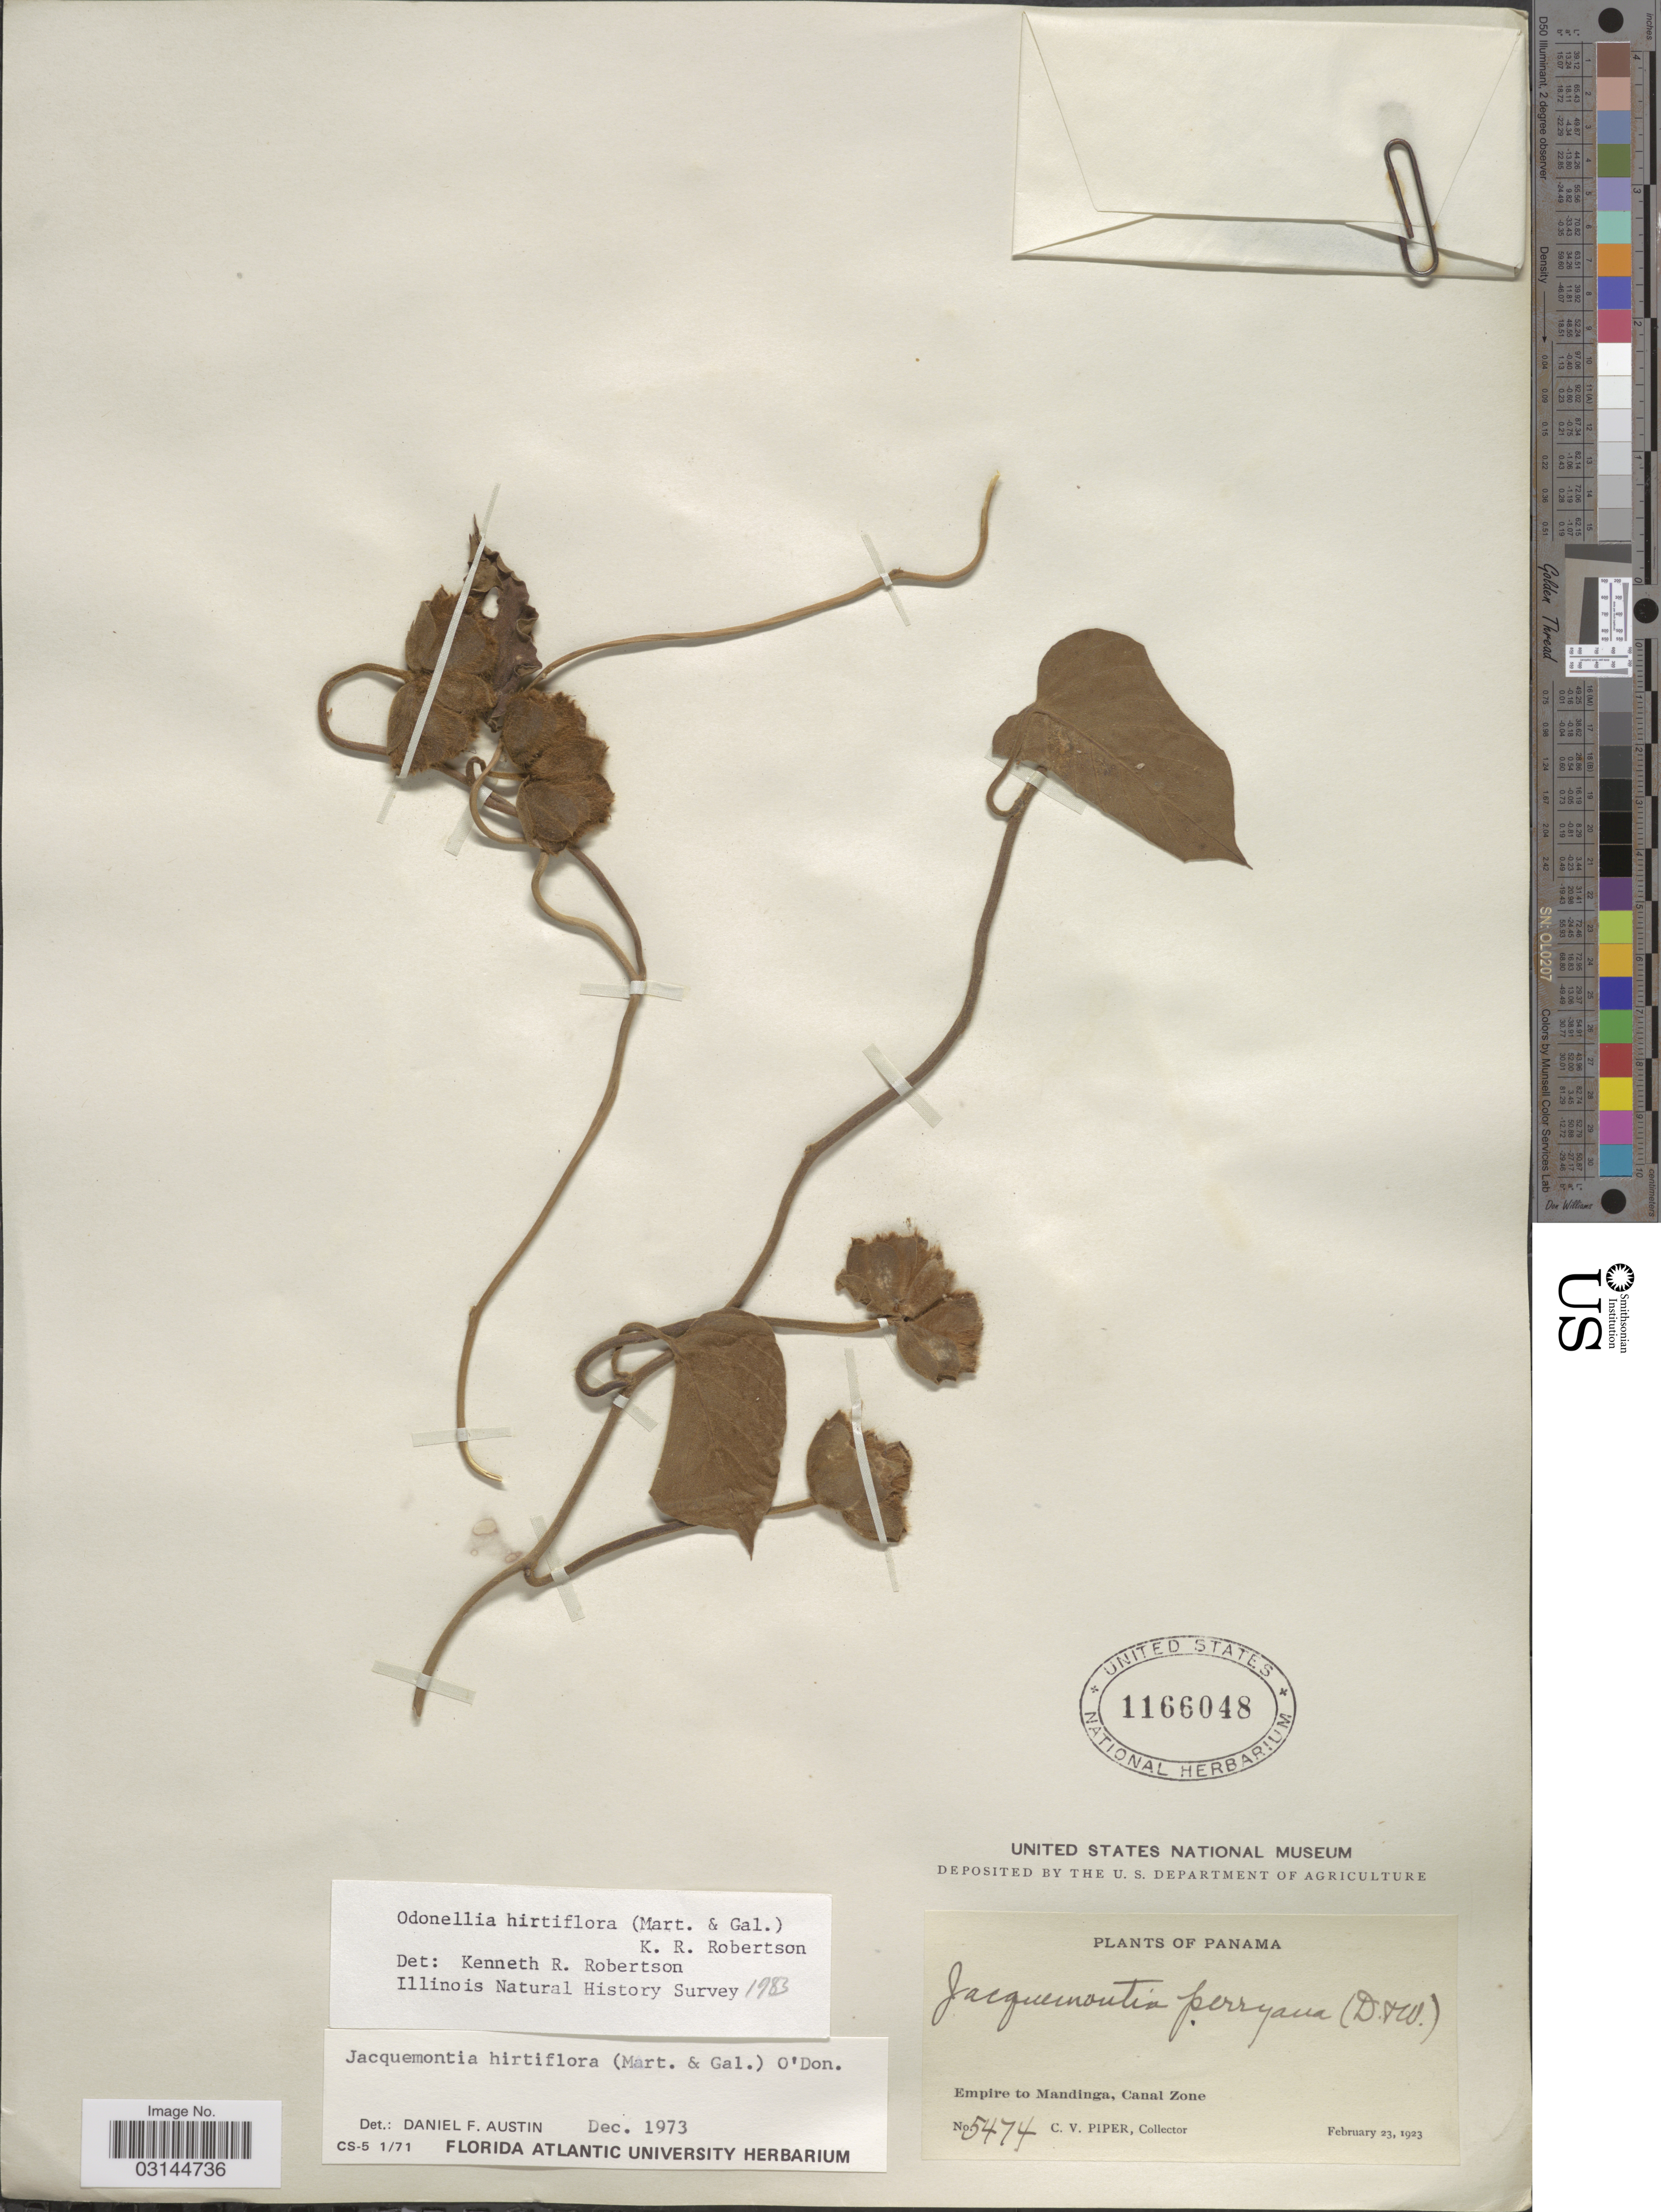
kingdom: Plantae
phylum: Tracheophyta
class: Magnoliopsida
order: Solanales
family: Convolvulaceae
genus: Odonellia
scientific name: Odonellia hirtiflora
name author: (M. Martens & Galeotti) K.R. Robertson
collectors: C. V. Piper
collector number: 5474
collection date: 1923-02-23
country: Panama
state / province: Colón / Panamá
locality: Empire to Mandinga, Canal Zone.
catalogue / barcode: US 1166048